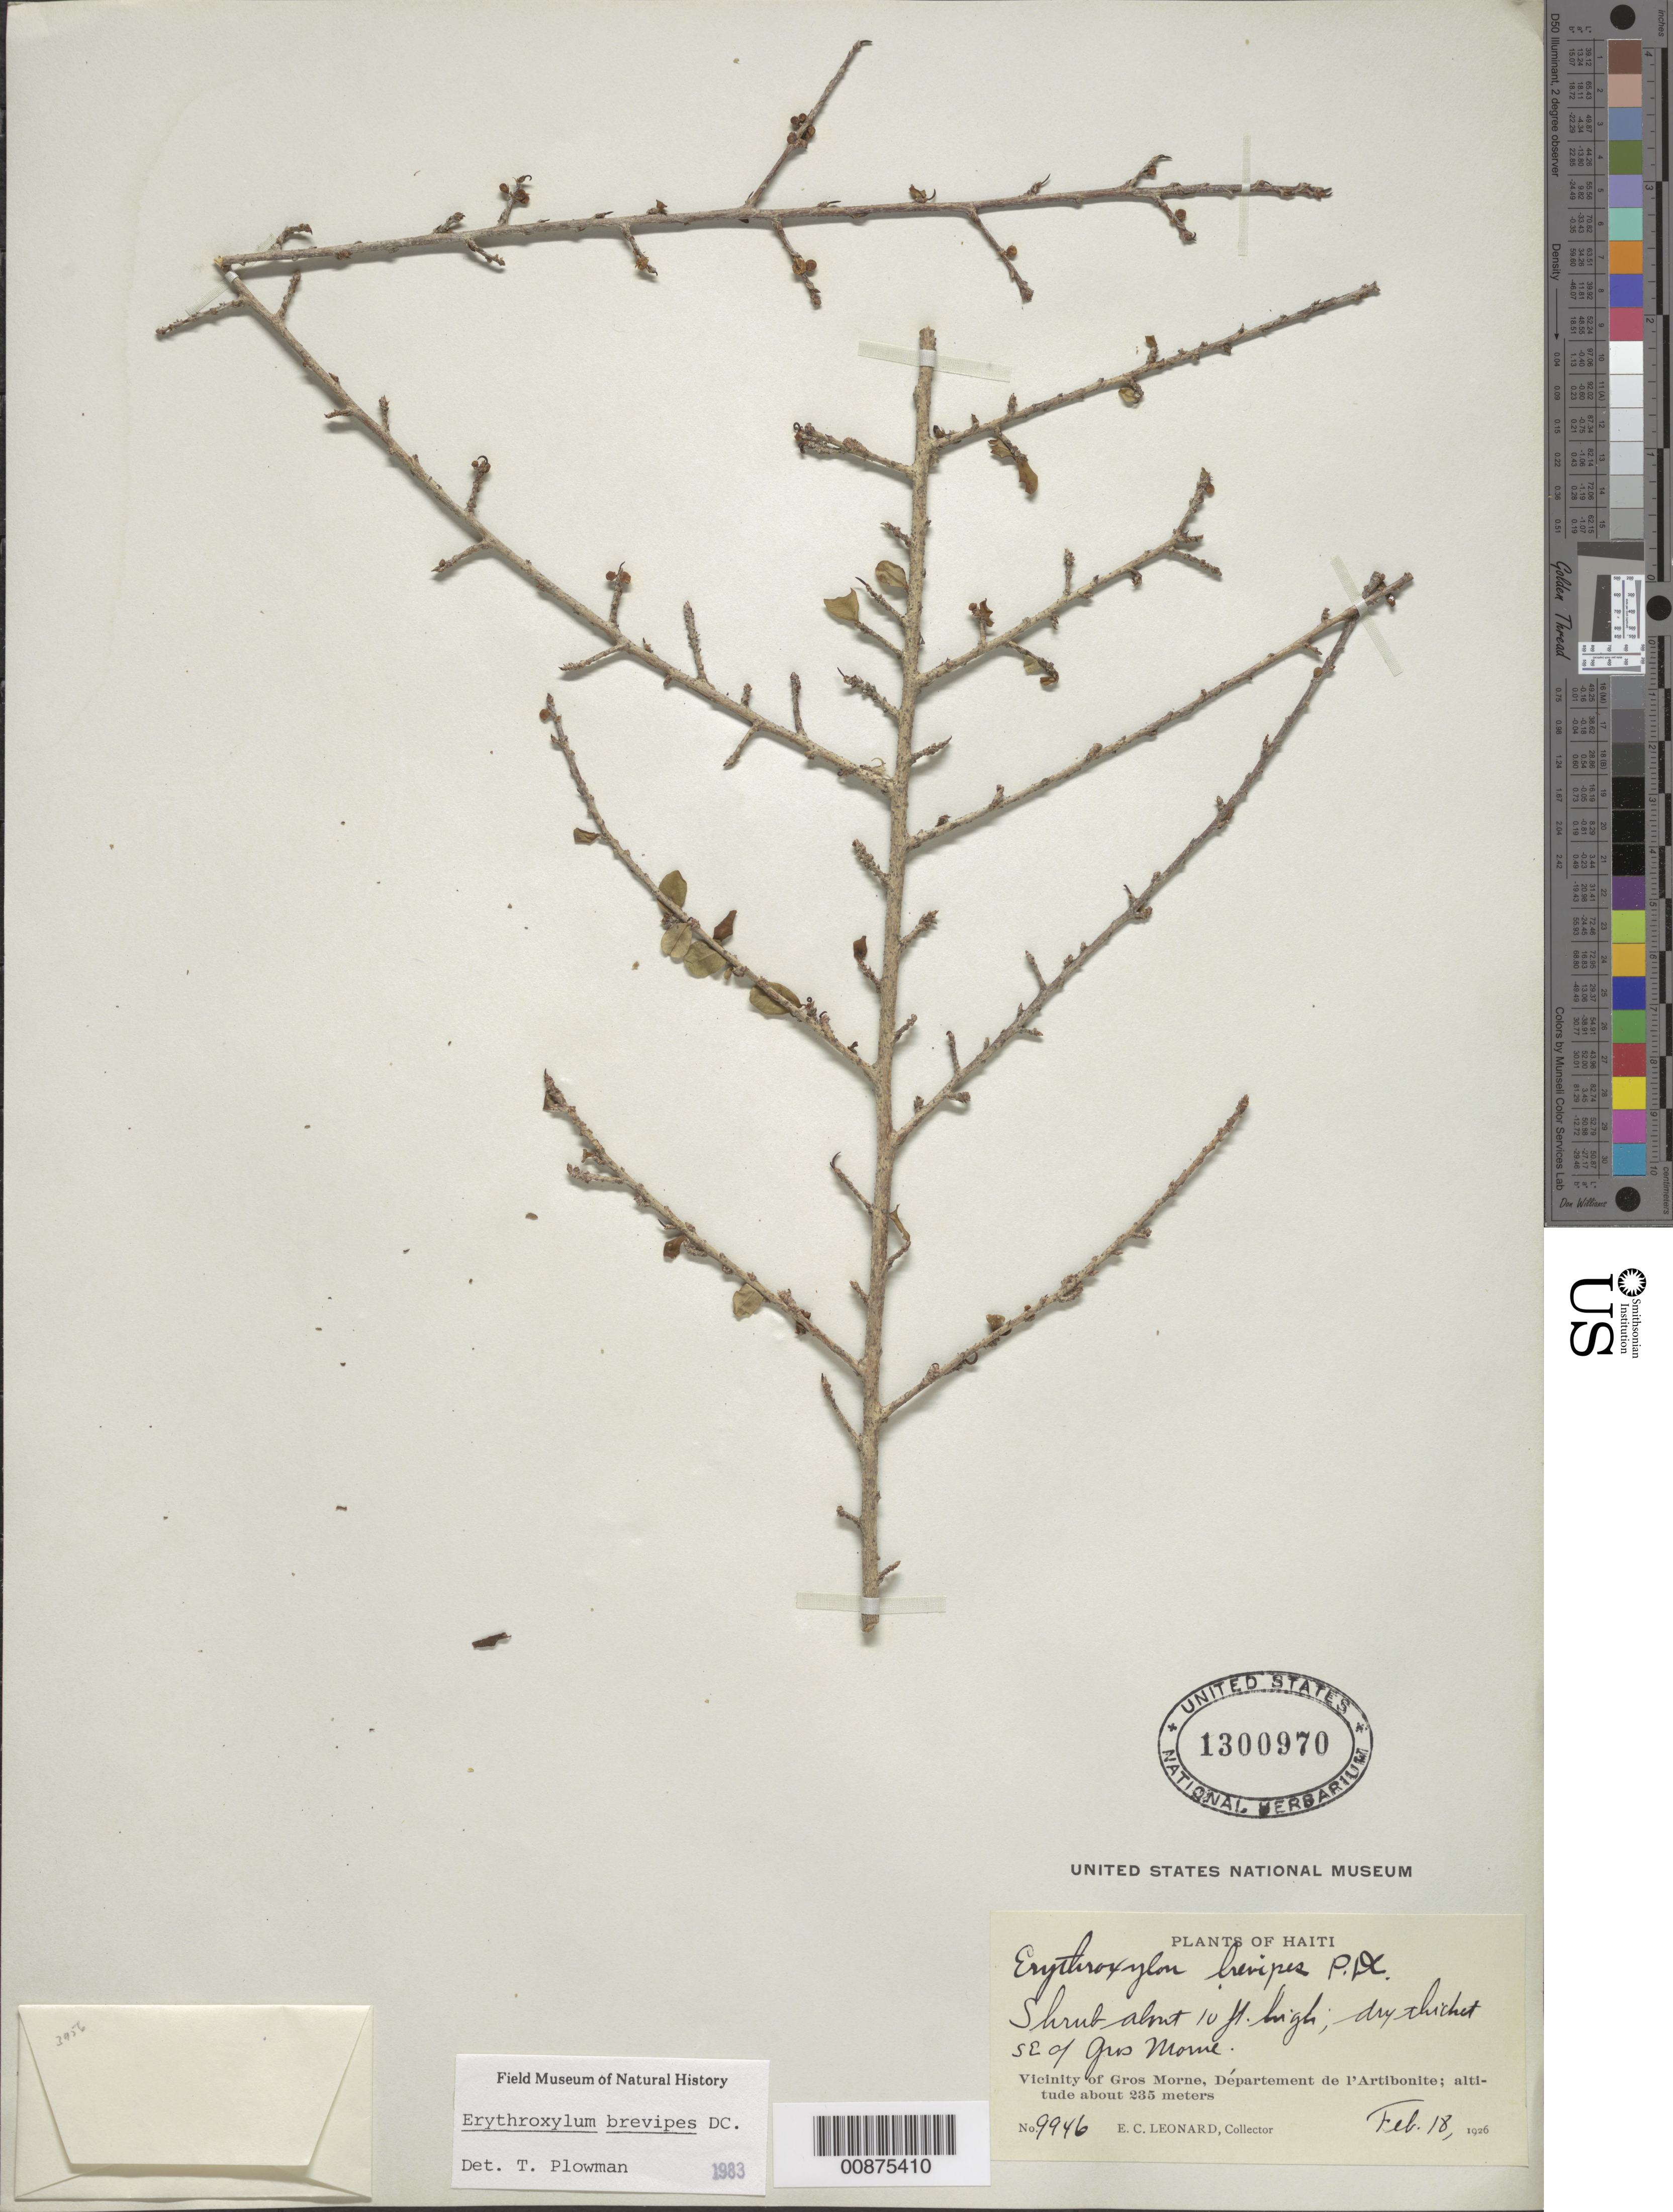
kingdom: Plantae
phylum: Tracheophyta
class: Magnoliopsida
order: Malpighiales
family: Erythroxylaceae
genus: Erythroxylum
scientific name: Erythroxylum brevipes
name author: DC.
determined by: Plowman, Timothy C.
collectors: E. C. Leonard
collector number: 9946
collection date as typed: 18 Feb 1926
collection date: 1926-02-18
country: Haiti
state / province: Artibonite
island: Hispaniola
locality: SE of Gros Morne.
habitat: Dry thicket.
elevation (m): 235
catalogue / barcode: US 1300970